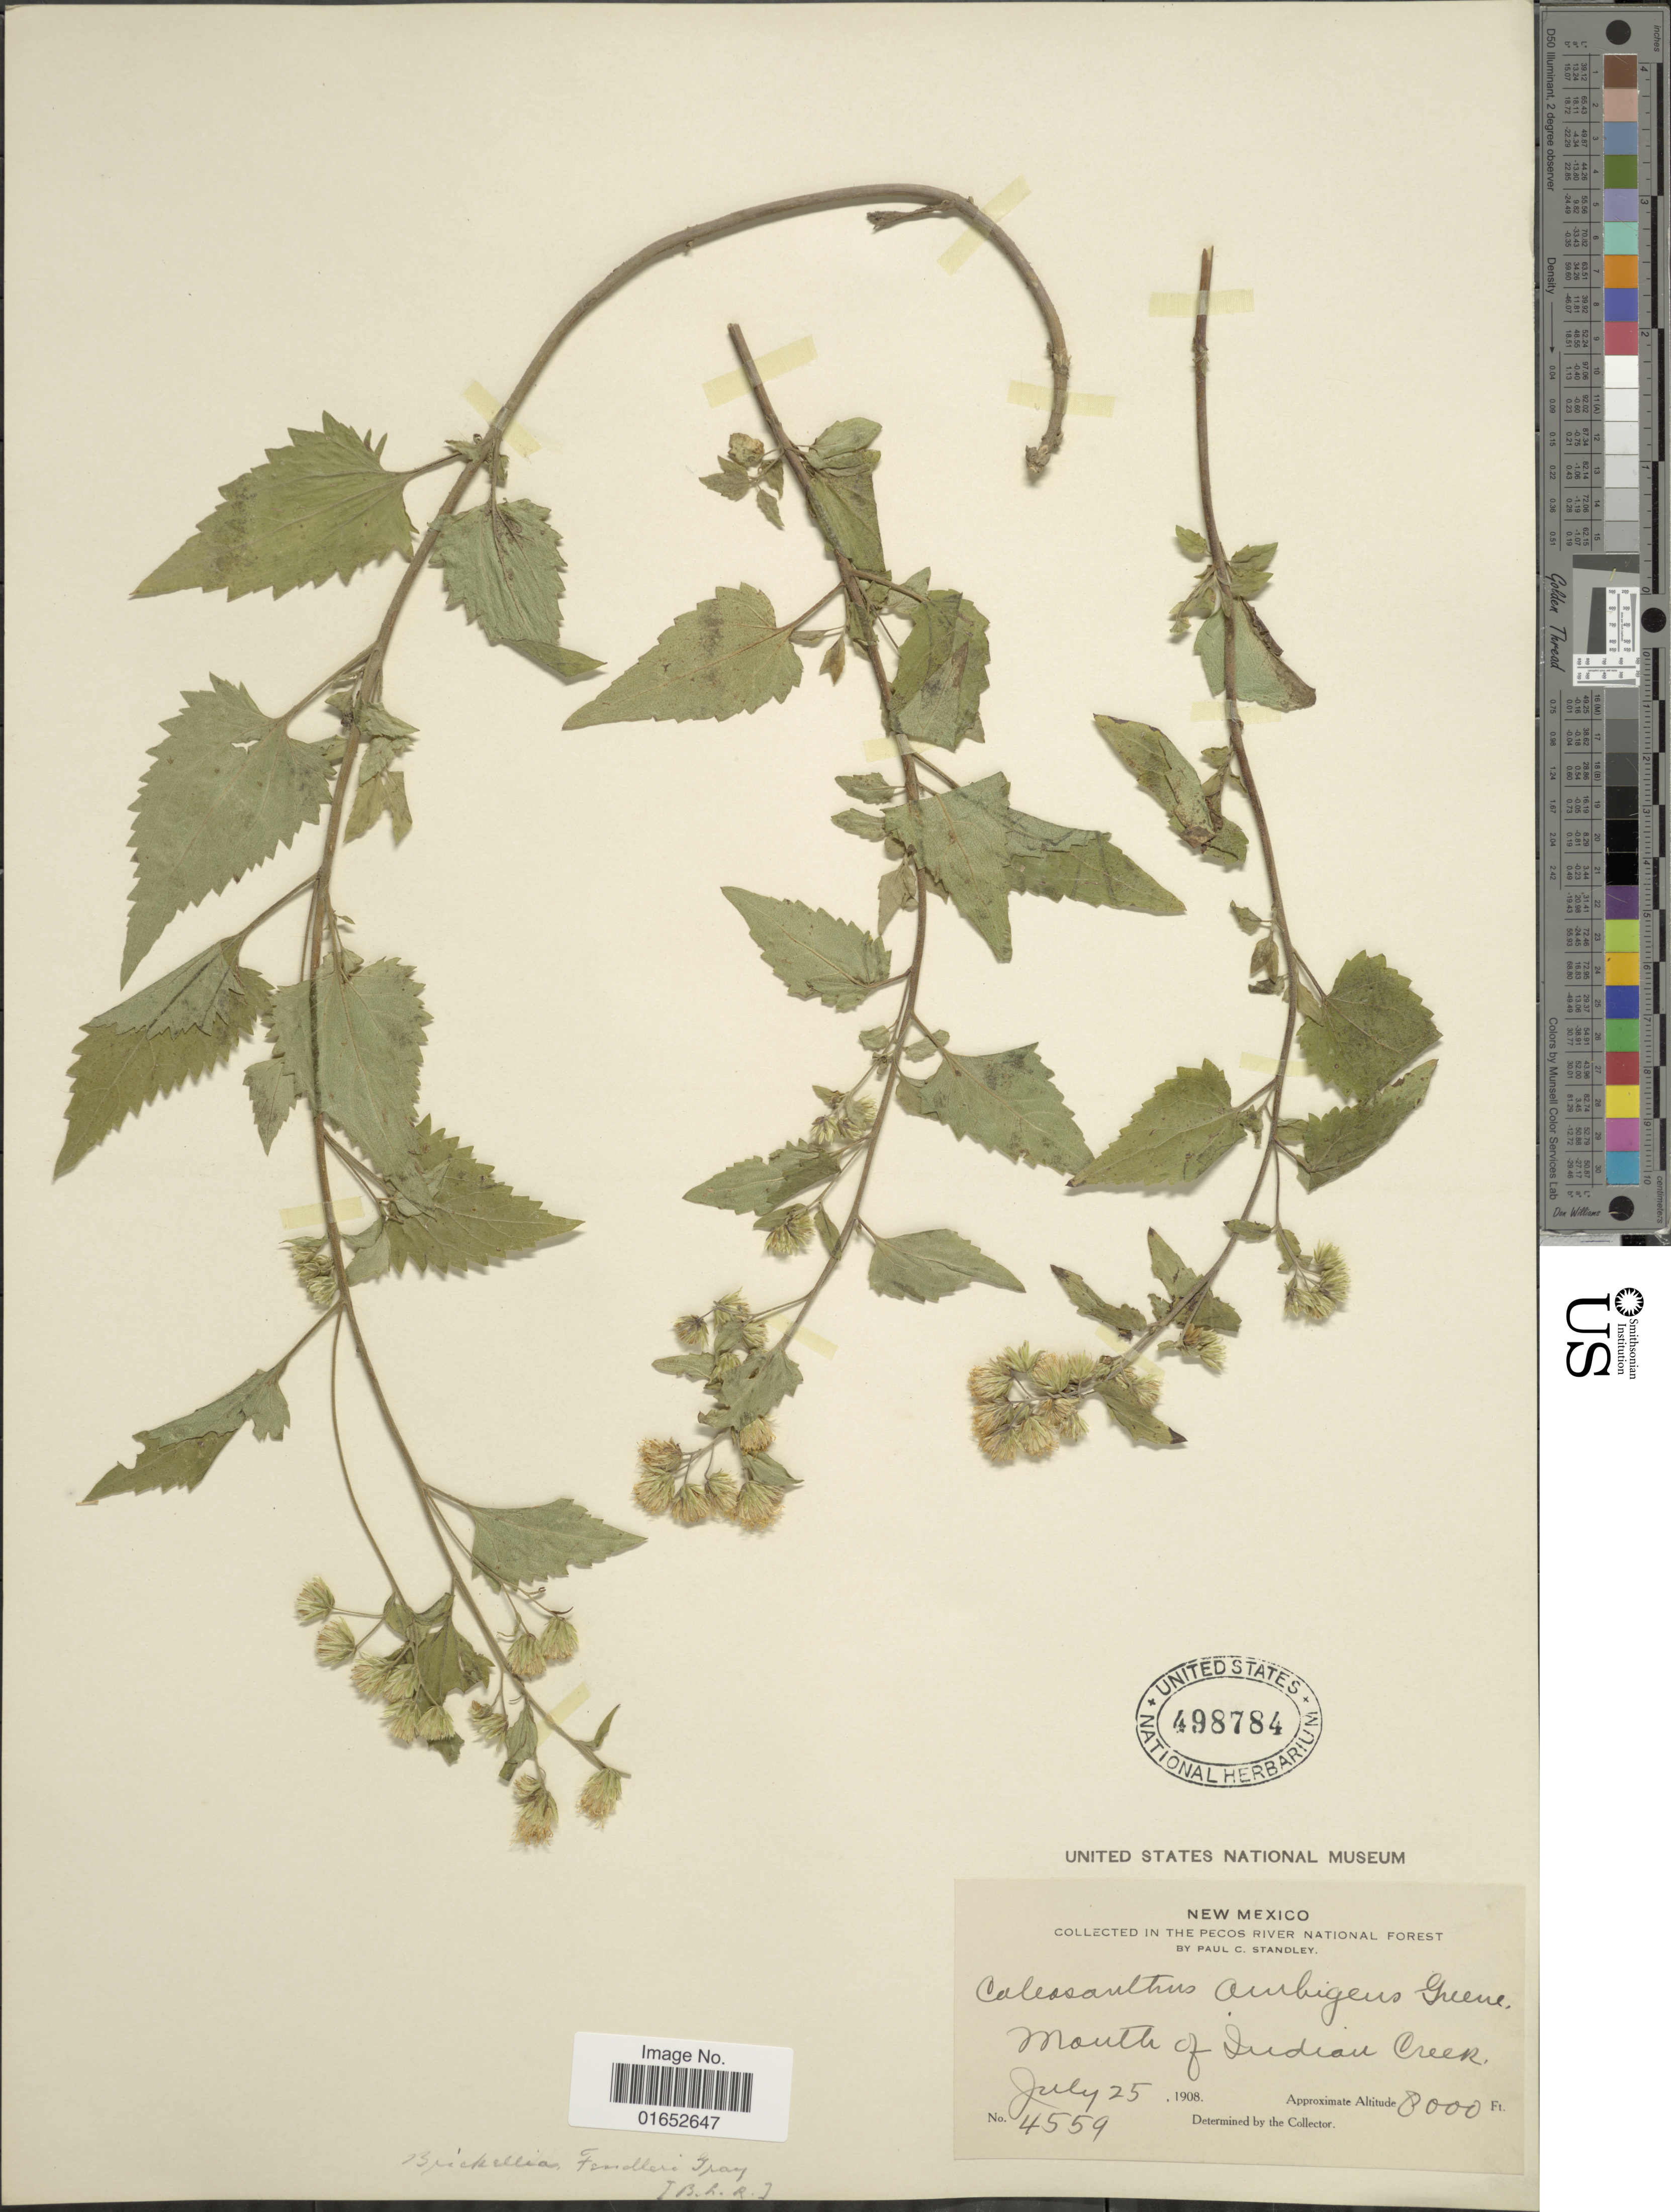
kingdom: Plantae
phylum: Tracheophyta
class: Magnoliopsida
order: Asterales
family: Asteraceae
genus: Brickelliastrum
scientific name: Brickelliastrum fendleri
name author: (A. Gray) R.M. King & H. Rob.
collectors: P. C. Standley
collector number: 4559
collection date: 1908-07-25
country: United States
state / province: New Mexico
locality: In the Pecos River National Forest, Mouth of Indian Creek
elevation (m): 2438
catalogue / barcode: US 498784